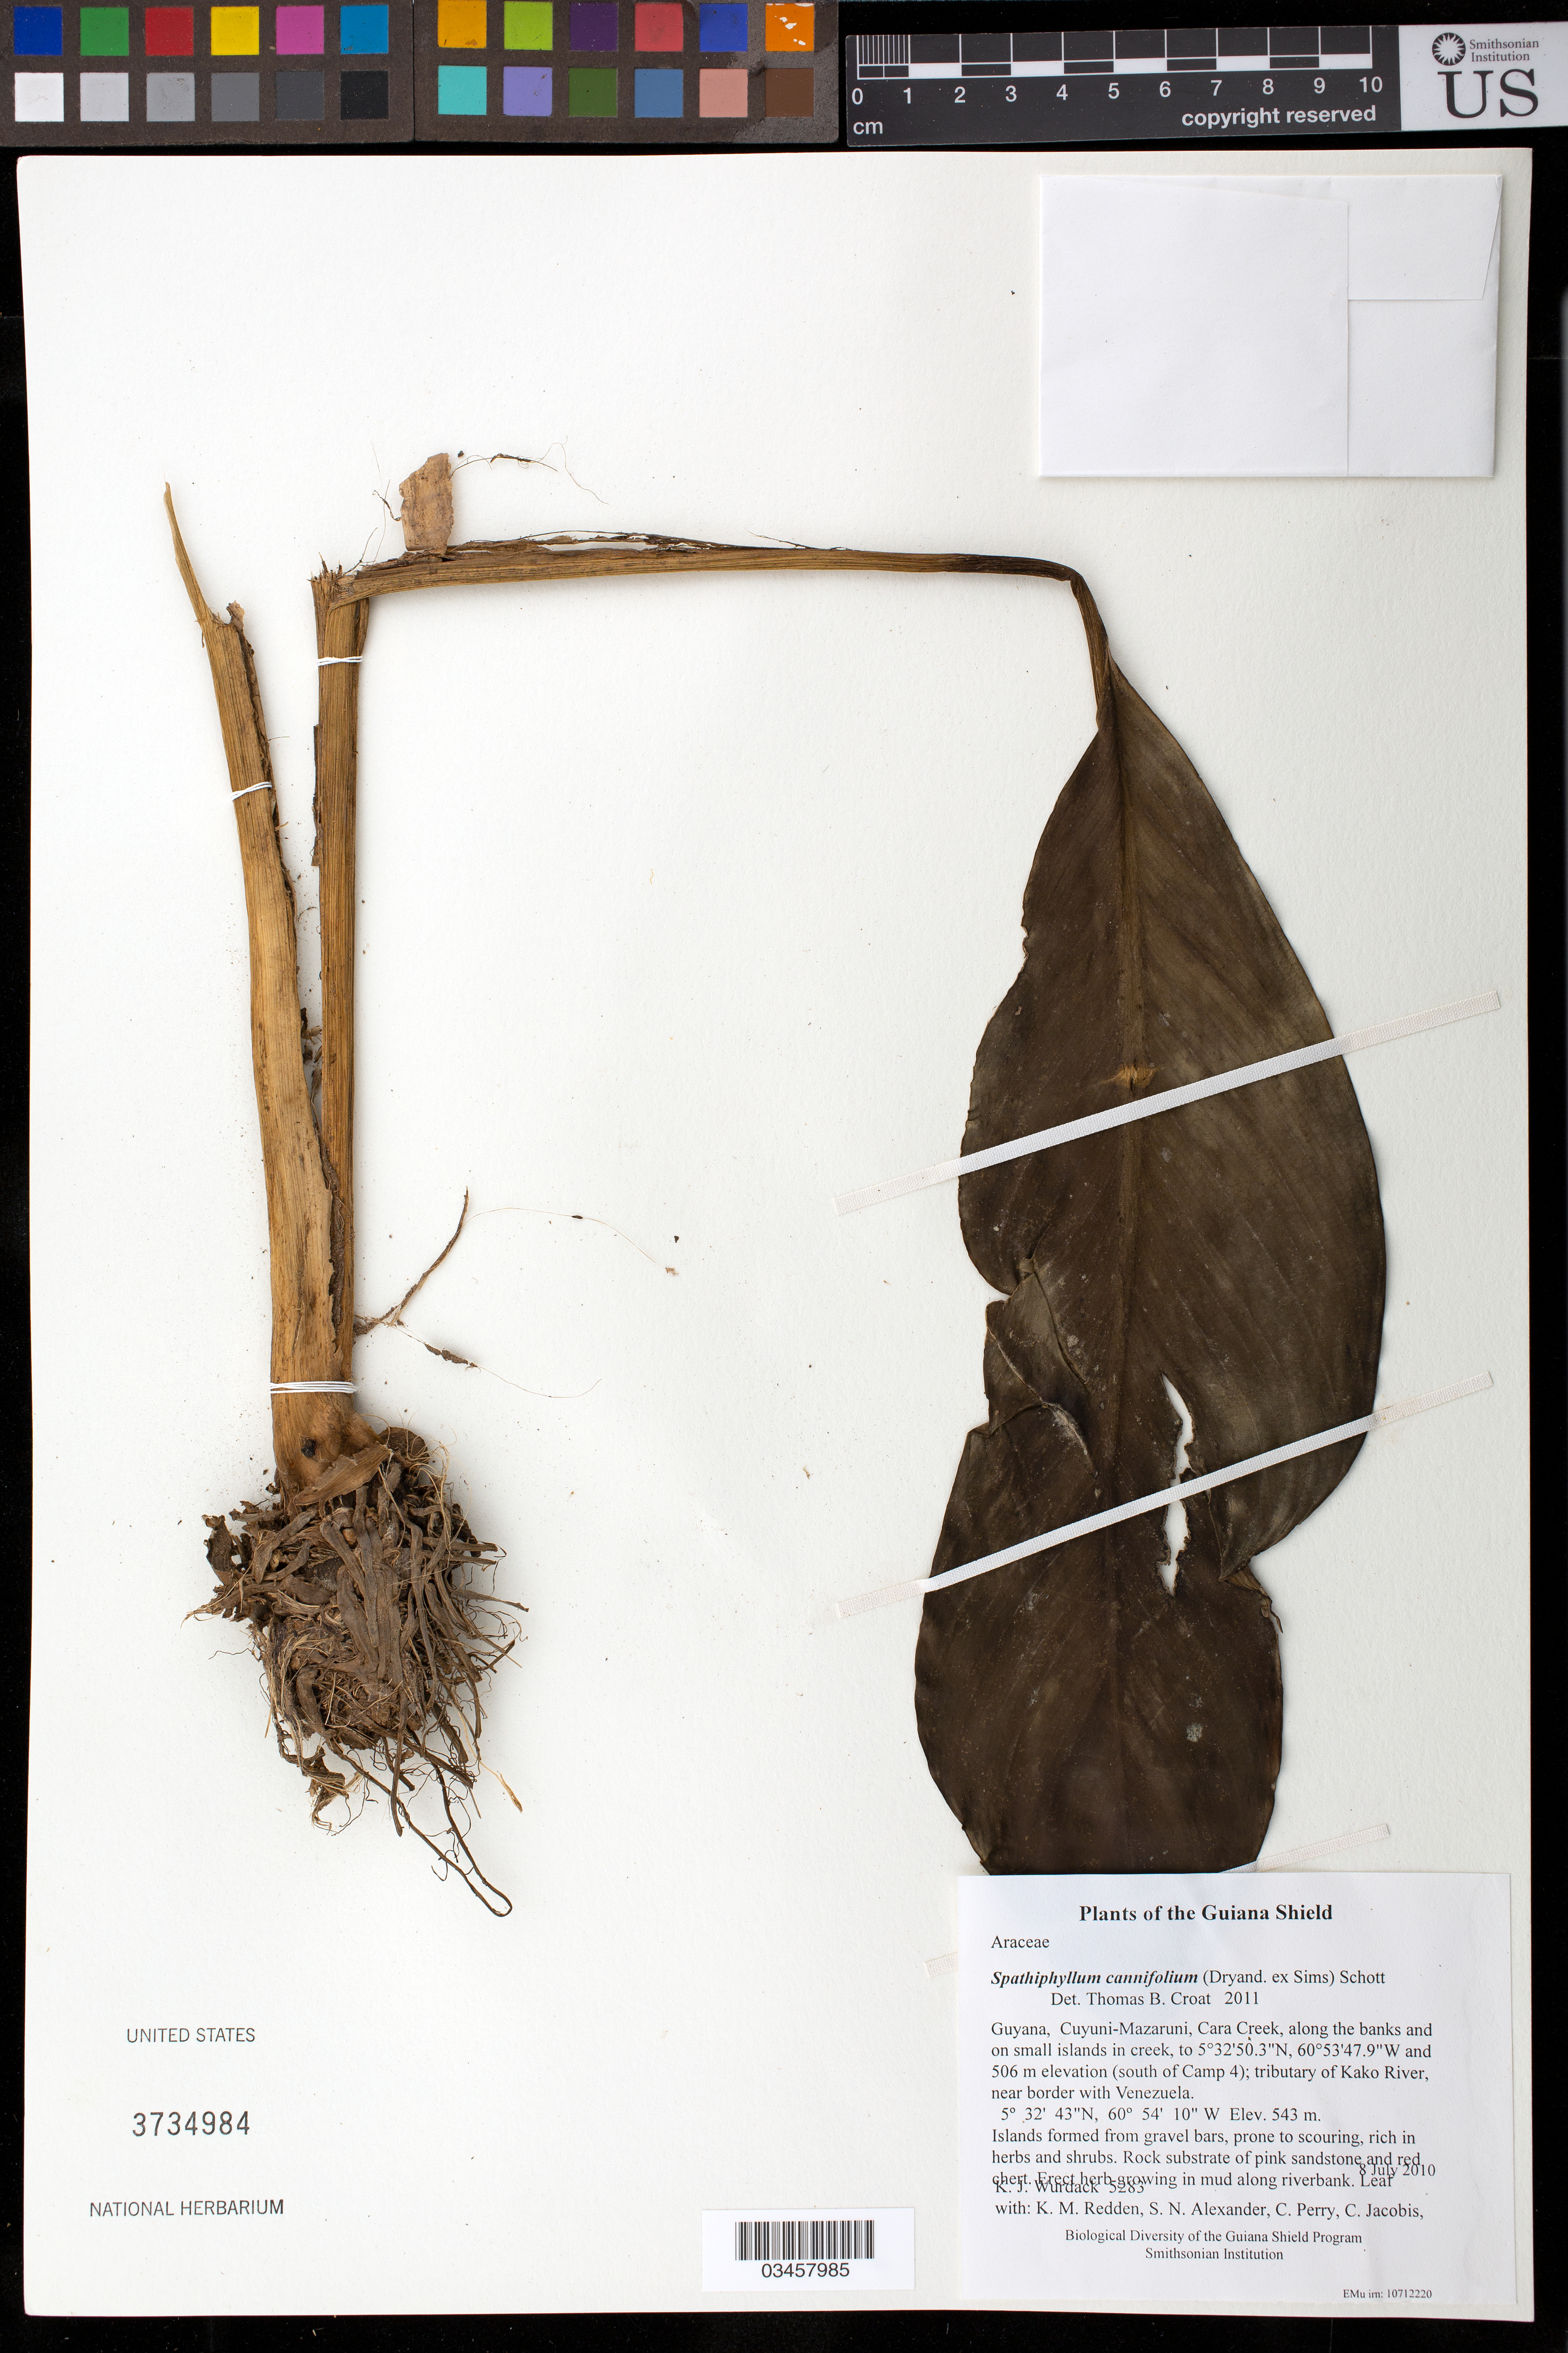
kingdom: Plantae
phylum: Tracheophyta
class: Liliopsida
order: Alismatales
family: Araceae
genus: Spathiphyllum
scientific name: Spathiphyllum cannifolium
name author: (Dryand. ex Sims) Schott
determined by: Croat, Thomas B., Missouri Botanical Garden (MO)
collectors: K. Wurdack, K. M. Redden, S. N. Alexander, C. Perry, C. Jacobis, D. Hunter, V. Roland & H. Hunter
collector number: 5283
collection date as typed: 8 July 2010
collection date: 2010-07-08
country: Guyana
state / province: Cuyuni-Mazaruni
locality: Cara Creek, along the banks and on small islands in creek, to 5°32'50.3"N, 60°53'47.9"W and 506 m elevation (south of Camp 4); tributary of Kako River, near border with Venezuela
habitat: Islands formed from gravel bars, prone to scouring, rich in herbs and shrubs. Rock substrate of pink sandstone and red chert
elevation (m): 543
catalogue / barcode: US 3734984